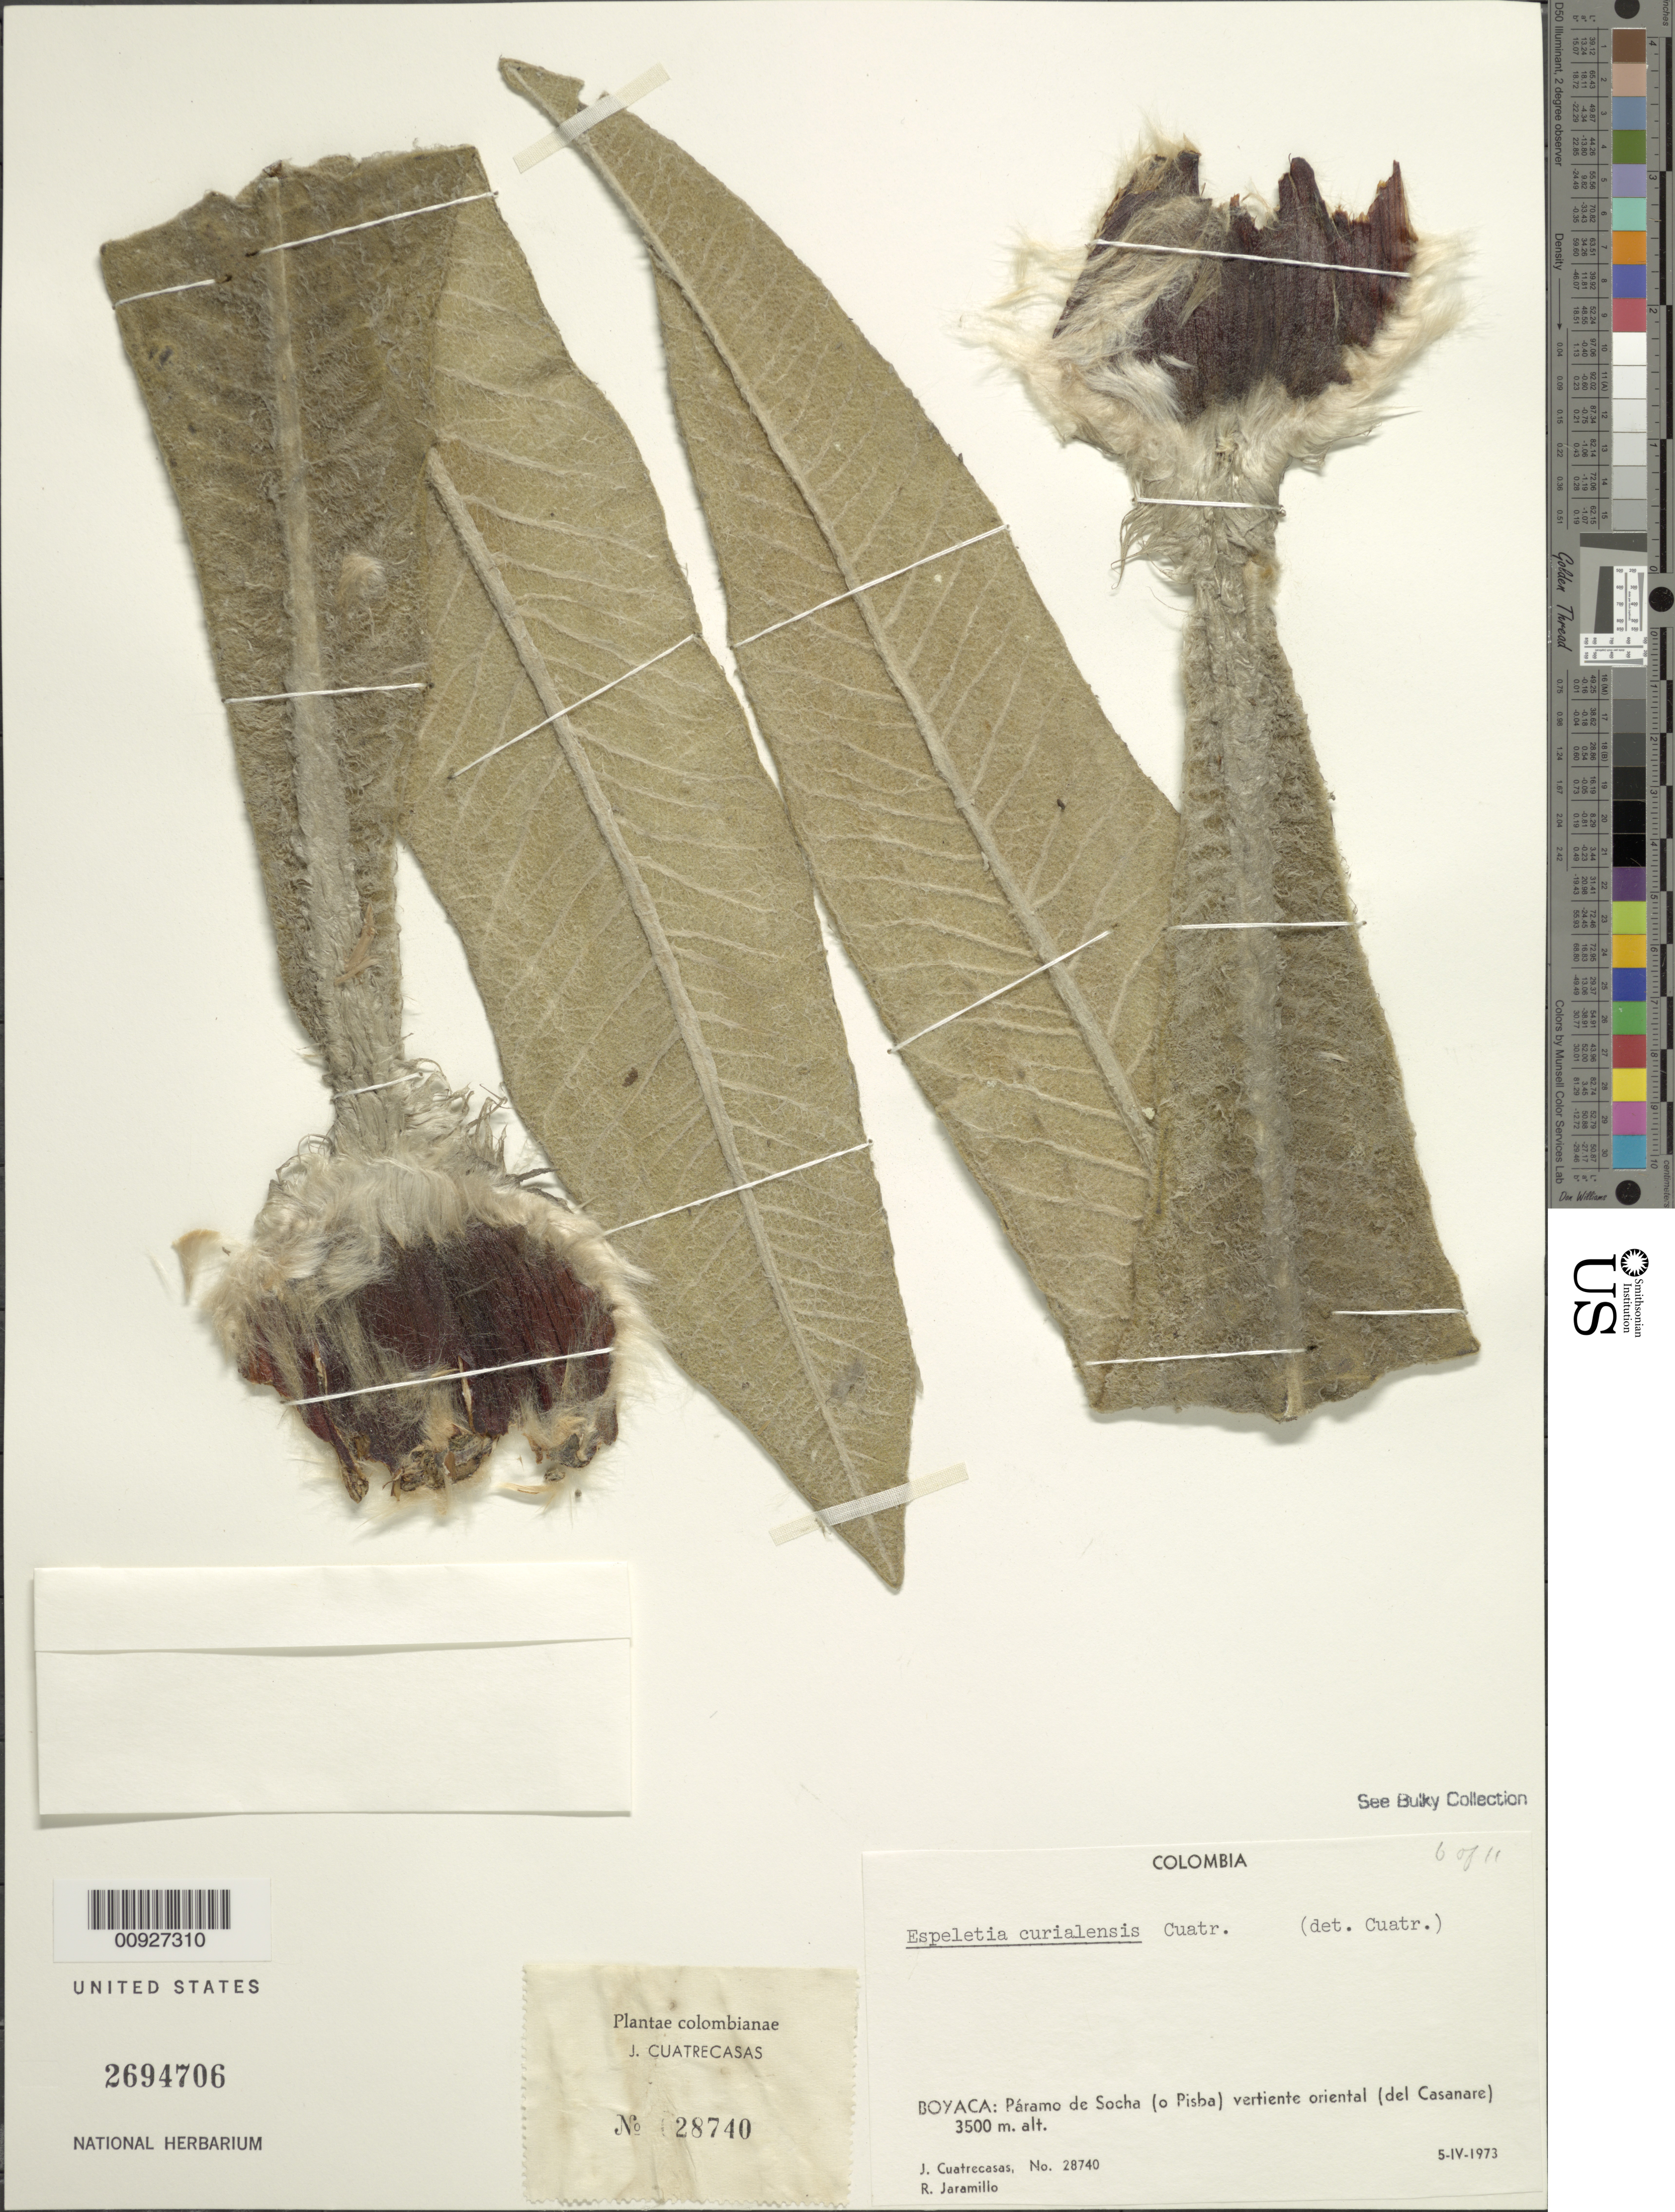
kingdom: Plantae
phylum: Tracheophyta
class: Magnoliopsida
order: Asterales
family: Asteraceae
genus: Espeletia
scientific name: Espeletia curialensis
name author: Cuatrec.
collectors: J. Cuatrecasas & R. Jaramillo M.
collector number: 28740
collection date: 1973-04-05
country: Colombia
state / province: Boyacá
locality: P. de Socha (o Pisba). Páramo de Socha (o Pisba) vertiente oriental (del Casanare)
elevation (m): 3500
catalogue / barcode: US 2694706